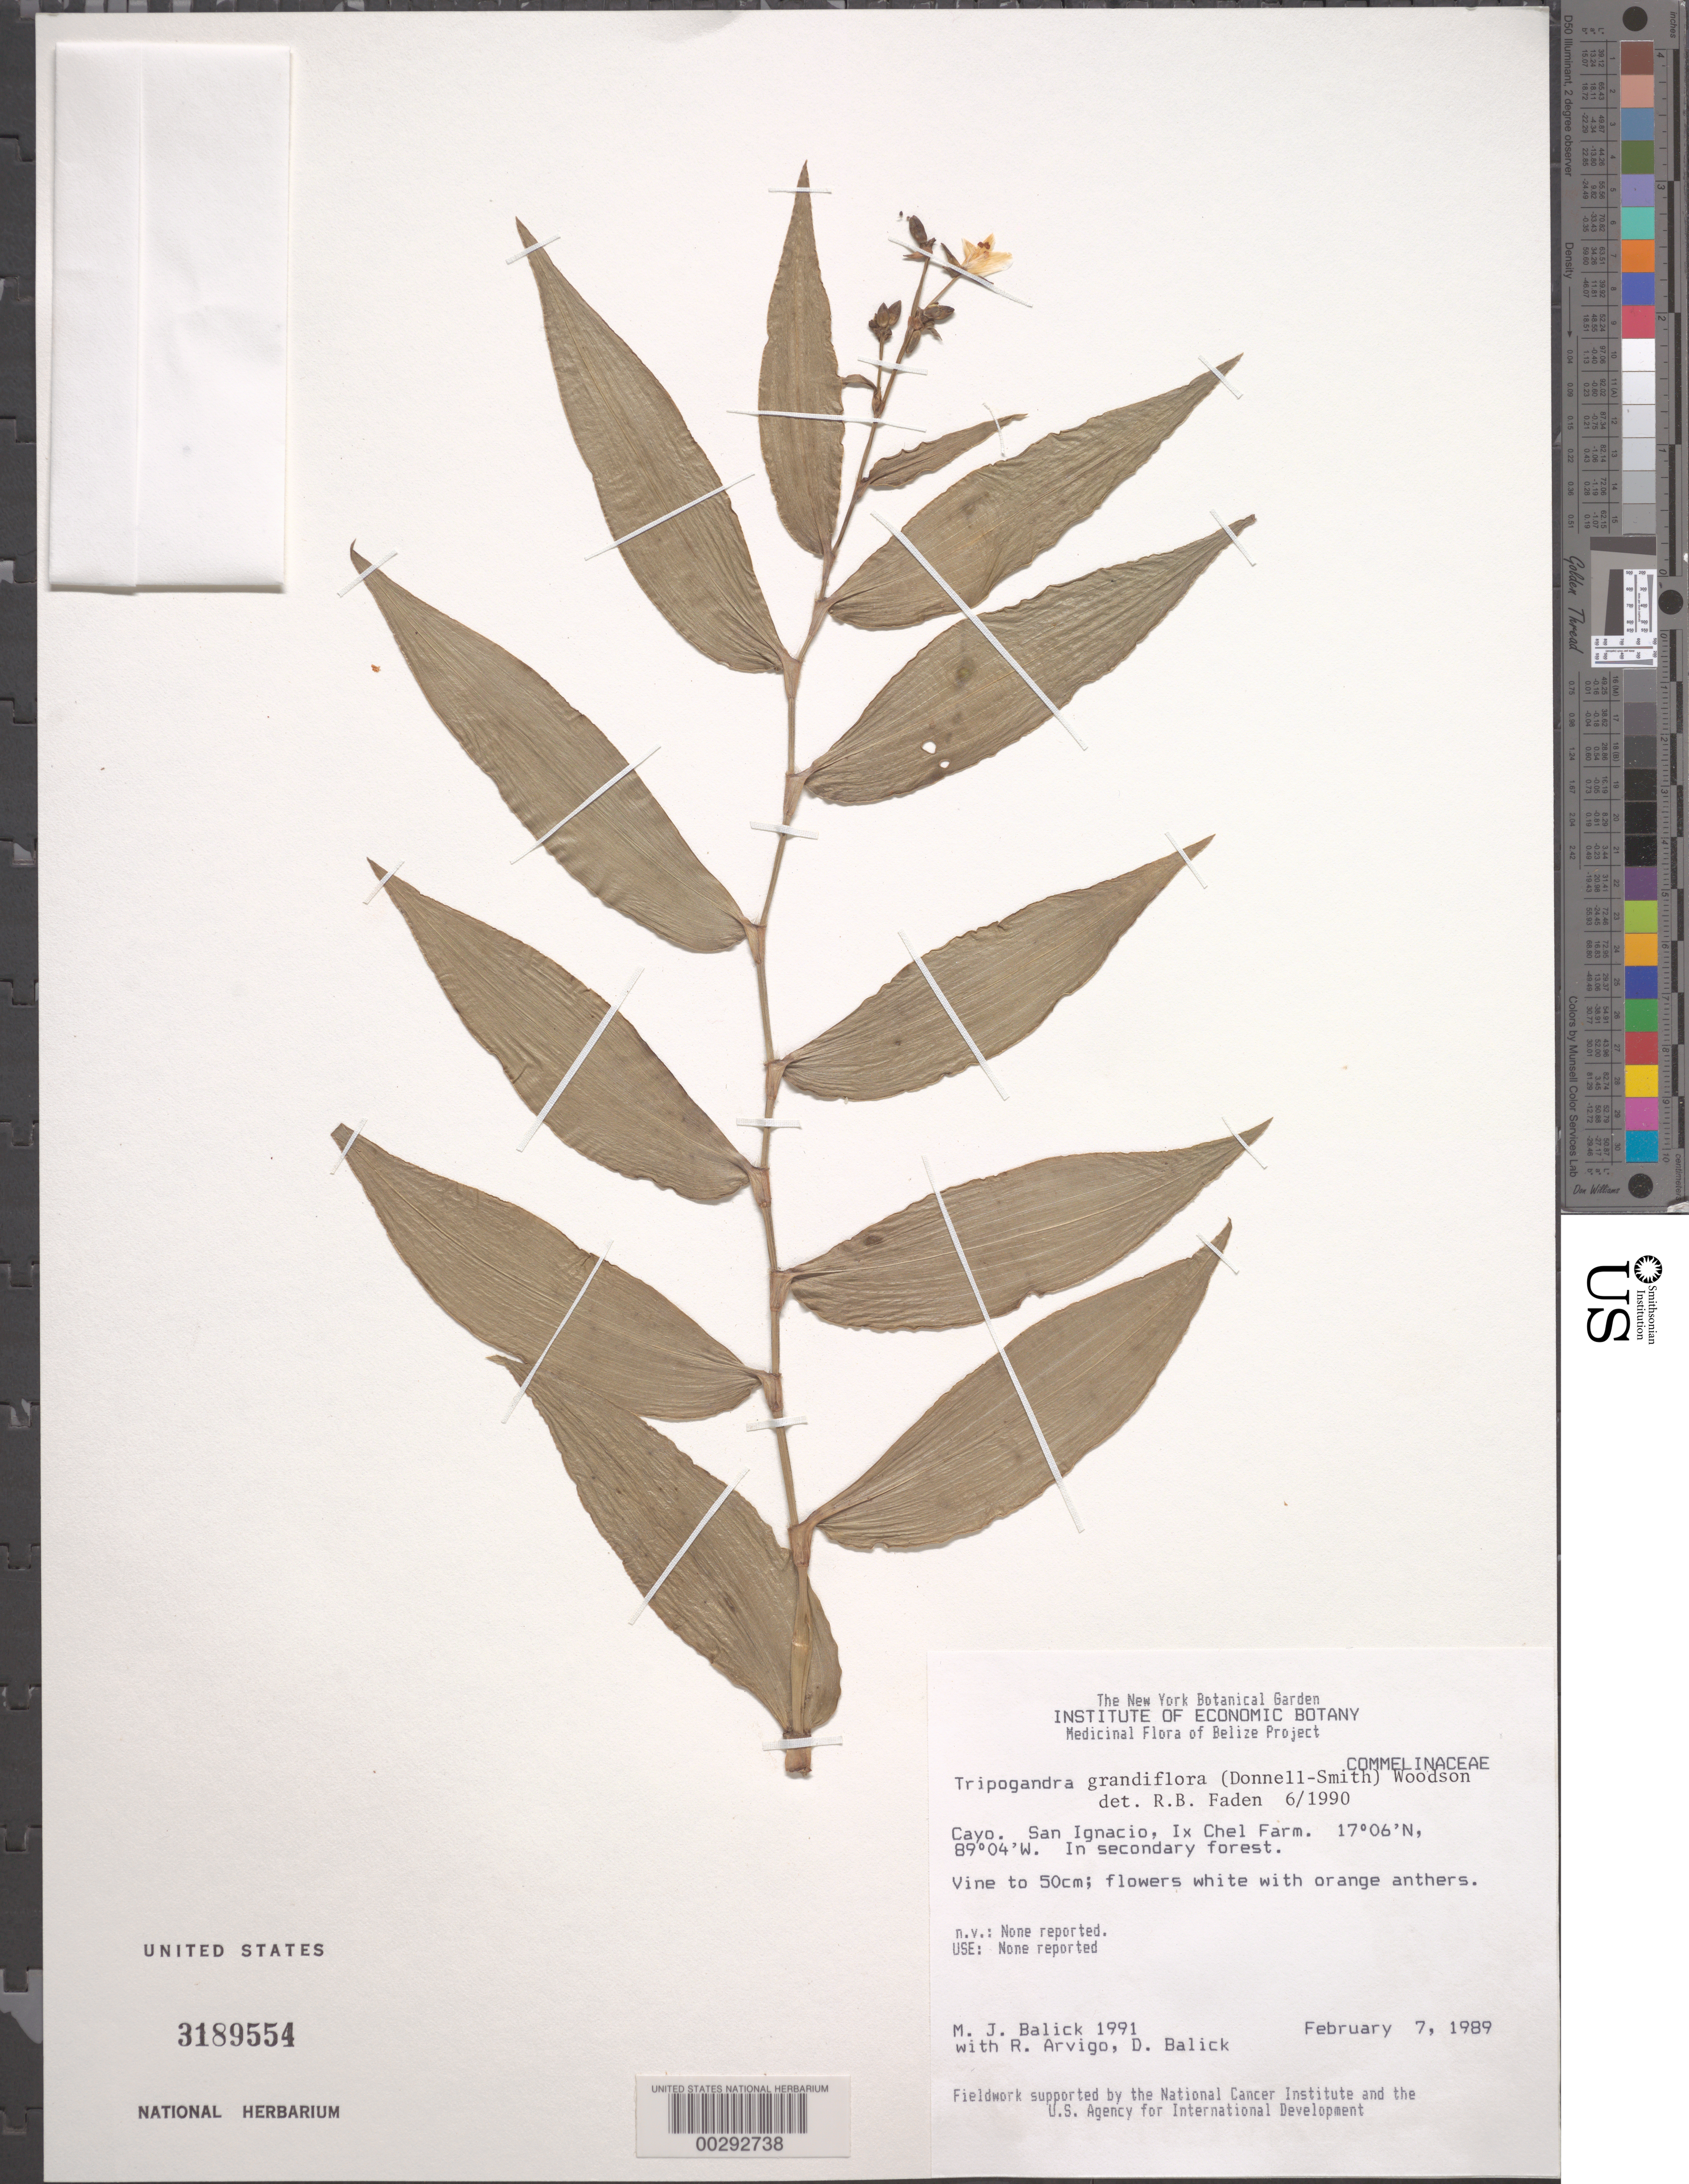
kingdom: Plantae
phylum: Tracheophyta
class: Liliopsida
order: Commelinales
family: Commelinaceae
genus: Tripogandra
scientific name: Tripogandra grandiflora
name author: (Donn. Sm.) Woodson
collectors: M. J. Balick, R. Arvigo & D. Balick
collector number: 1991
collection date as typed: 07 Feb 1989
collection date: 1989-02-07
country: Belize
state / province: Cayo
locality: San Ignacio, Ix Chel Farm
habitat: In secondary forest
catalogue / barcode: US 3189554